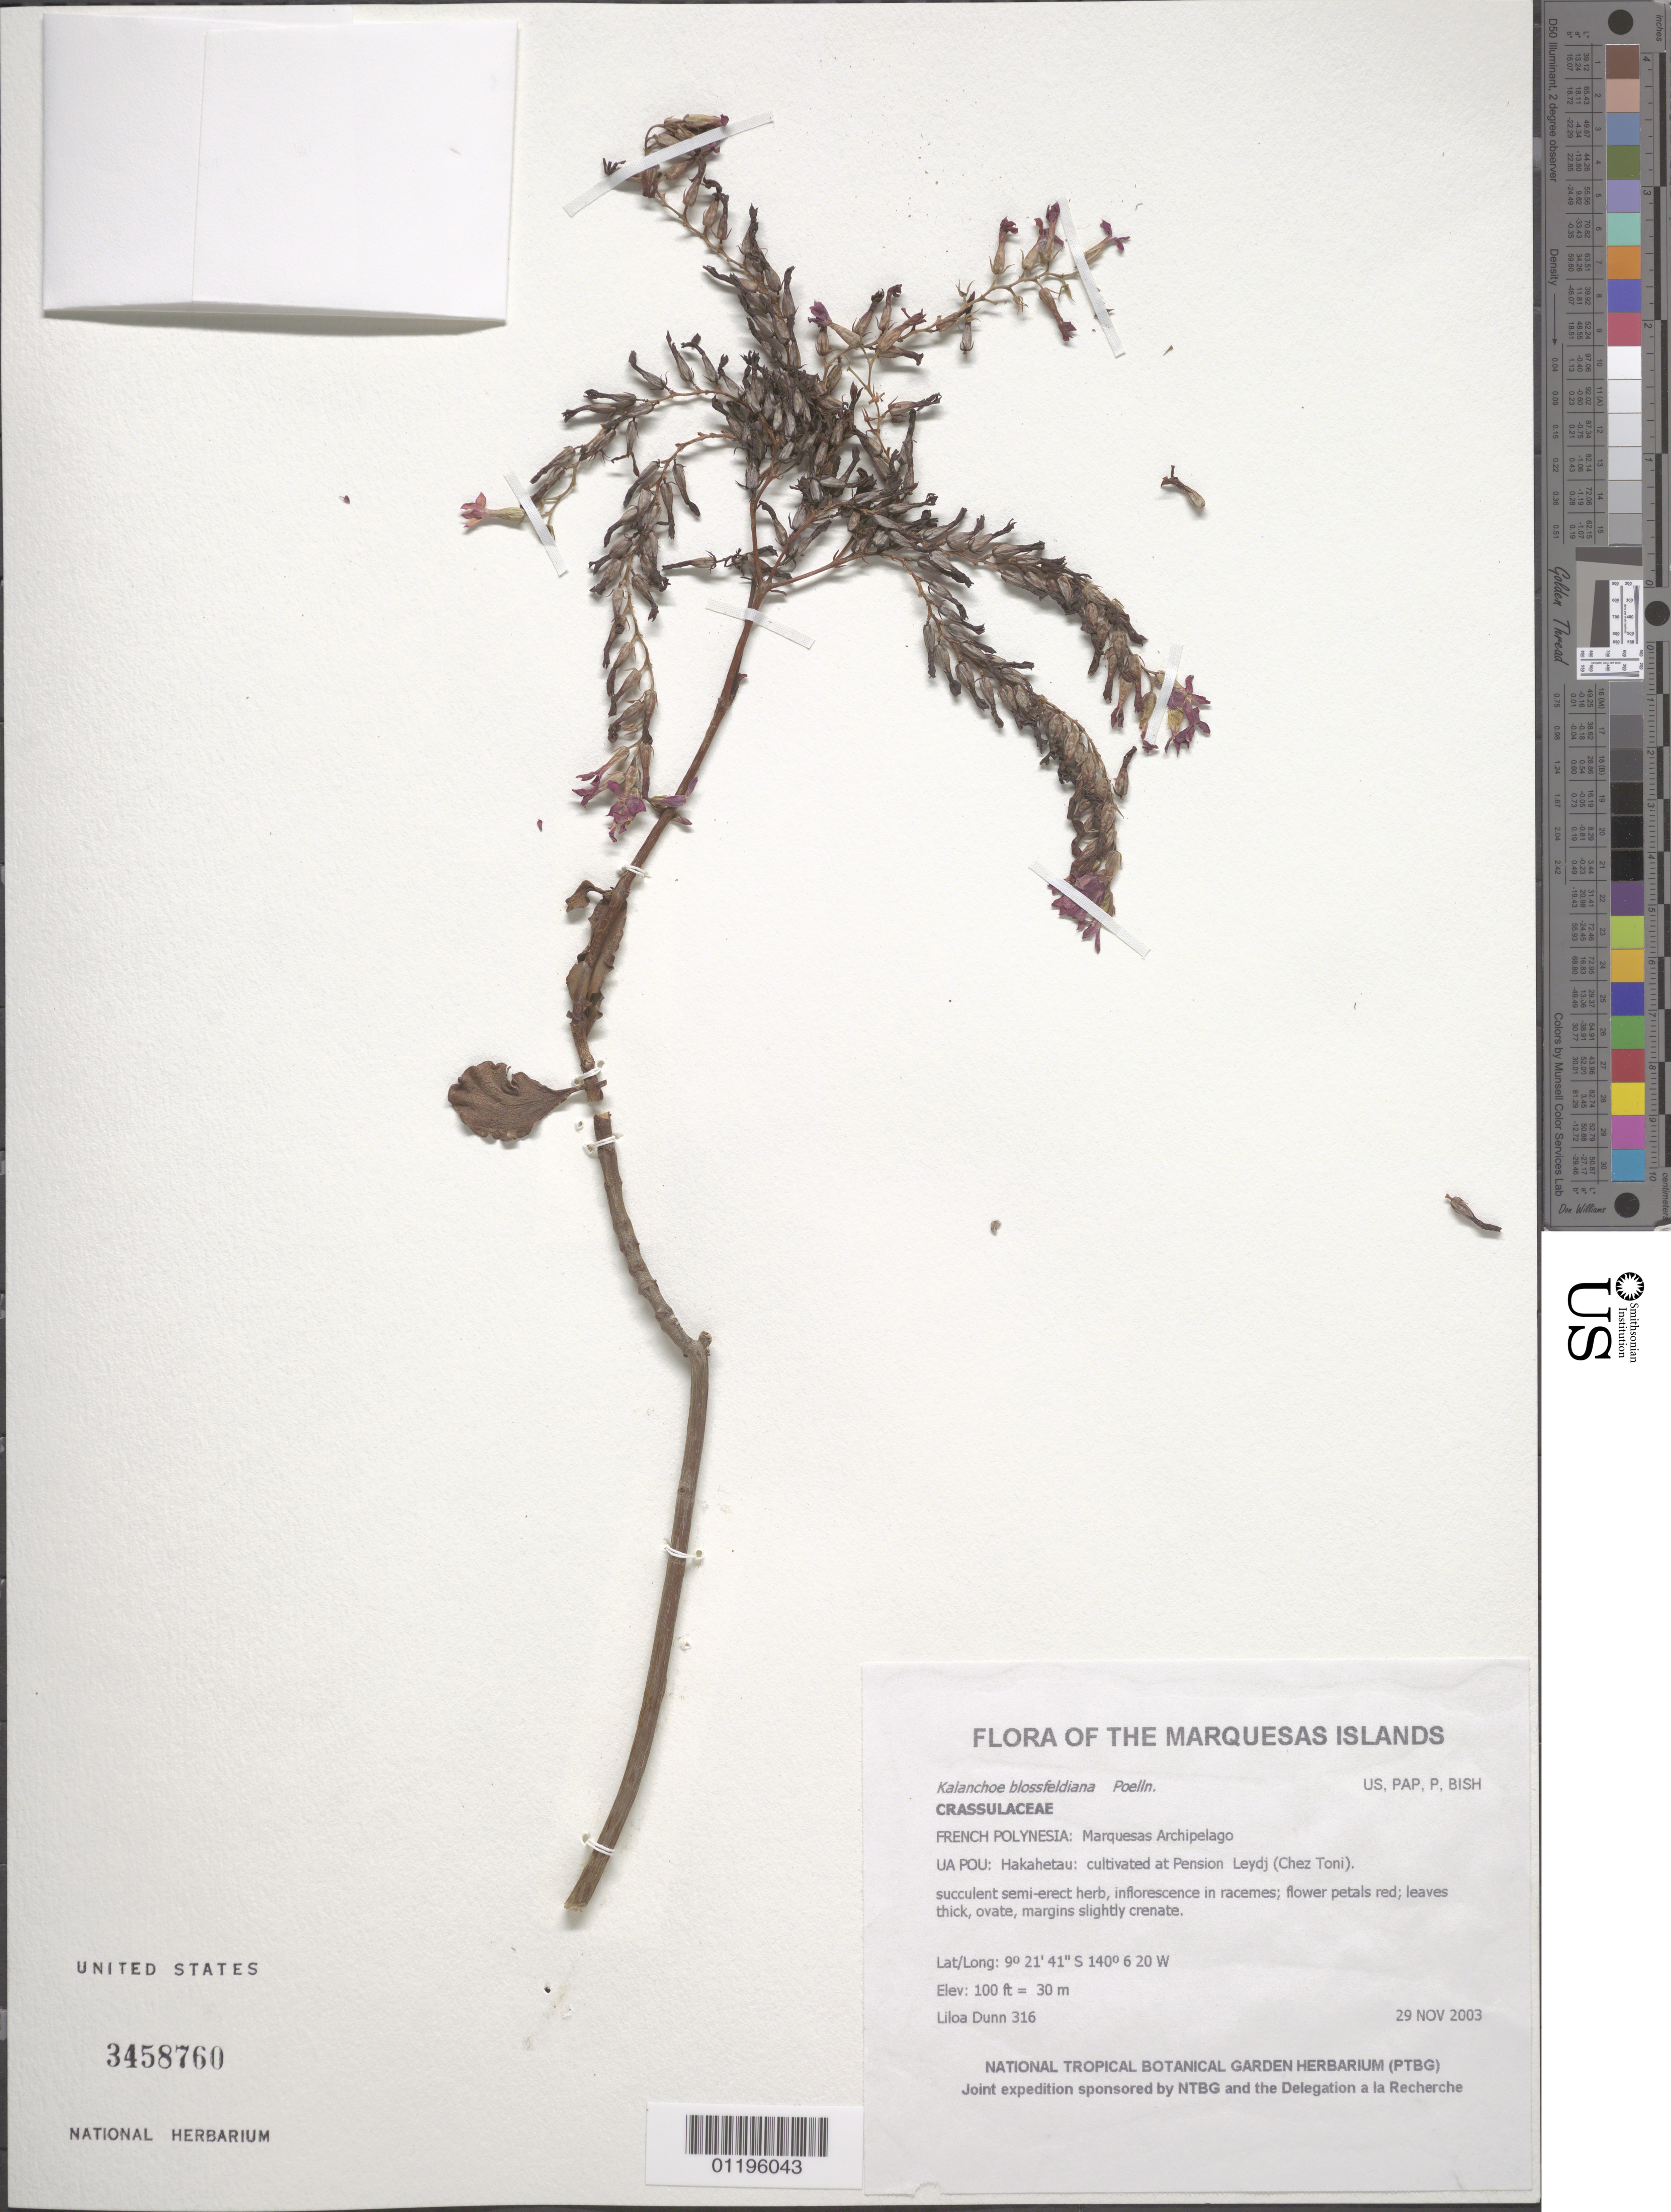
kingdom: Plantae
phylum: Tracheophyta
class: Magnoliopsida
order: Saxifragales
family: Crassulaceae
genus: Kalanchoe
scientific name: Kalanchoe blossfeldiana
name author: Poelln.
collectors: L. Dunn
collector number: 316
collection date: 2003-11-29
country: French Polynesia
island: Ua Pou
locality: Hakahetau: cultivated at Pension Leydj (Chez Toni)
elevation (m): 30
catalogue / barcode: US 3458760